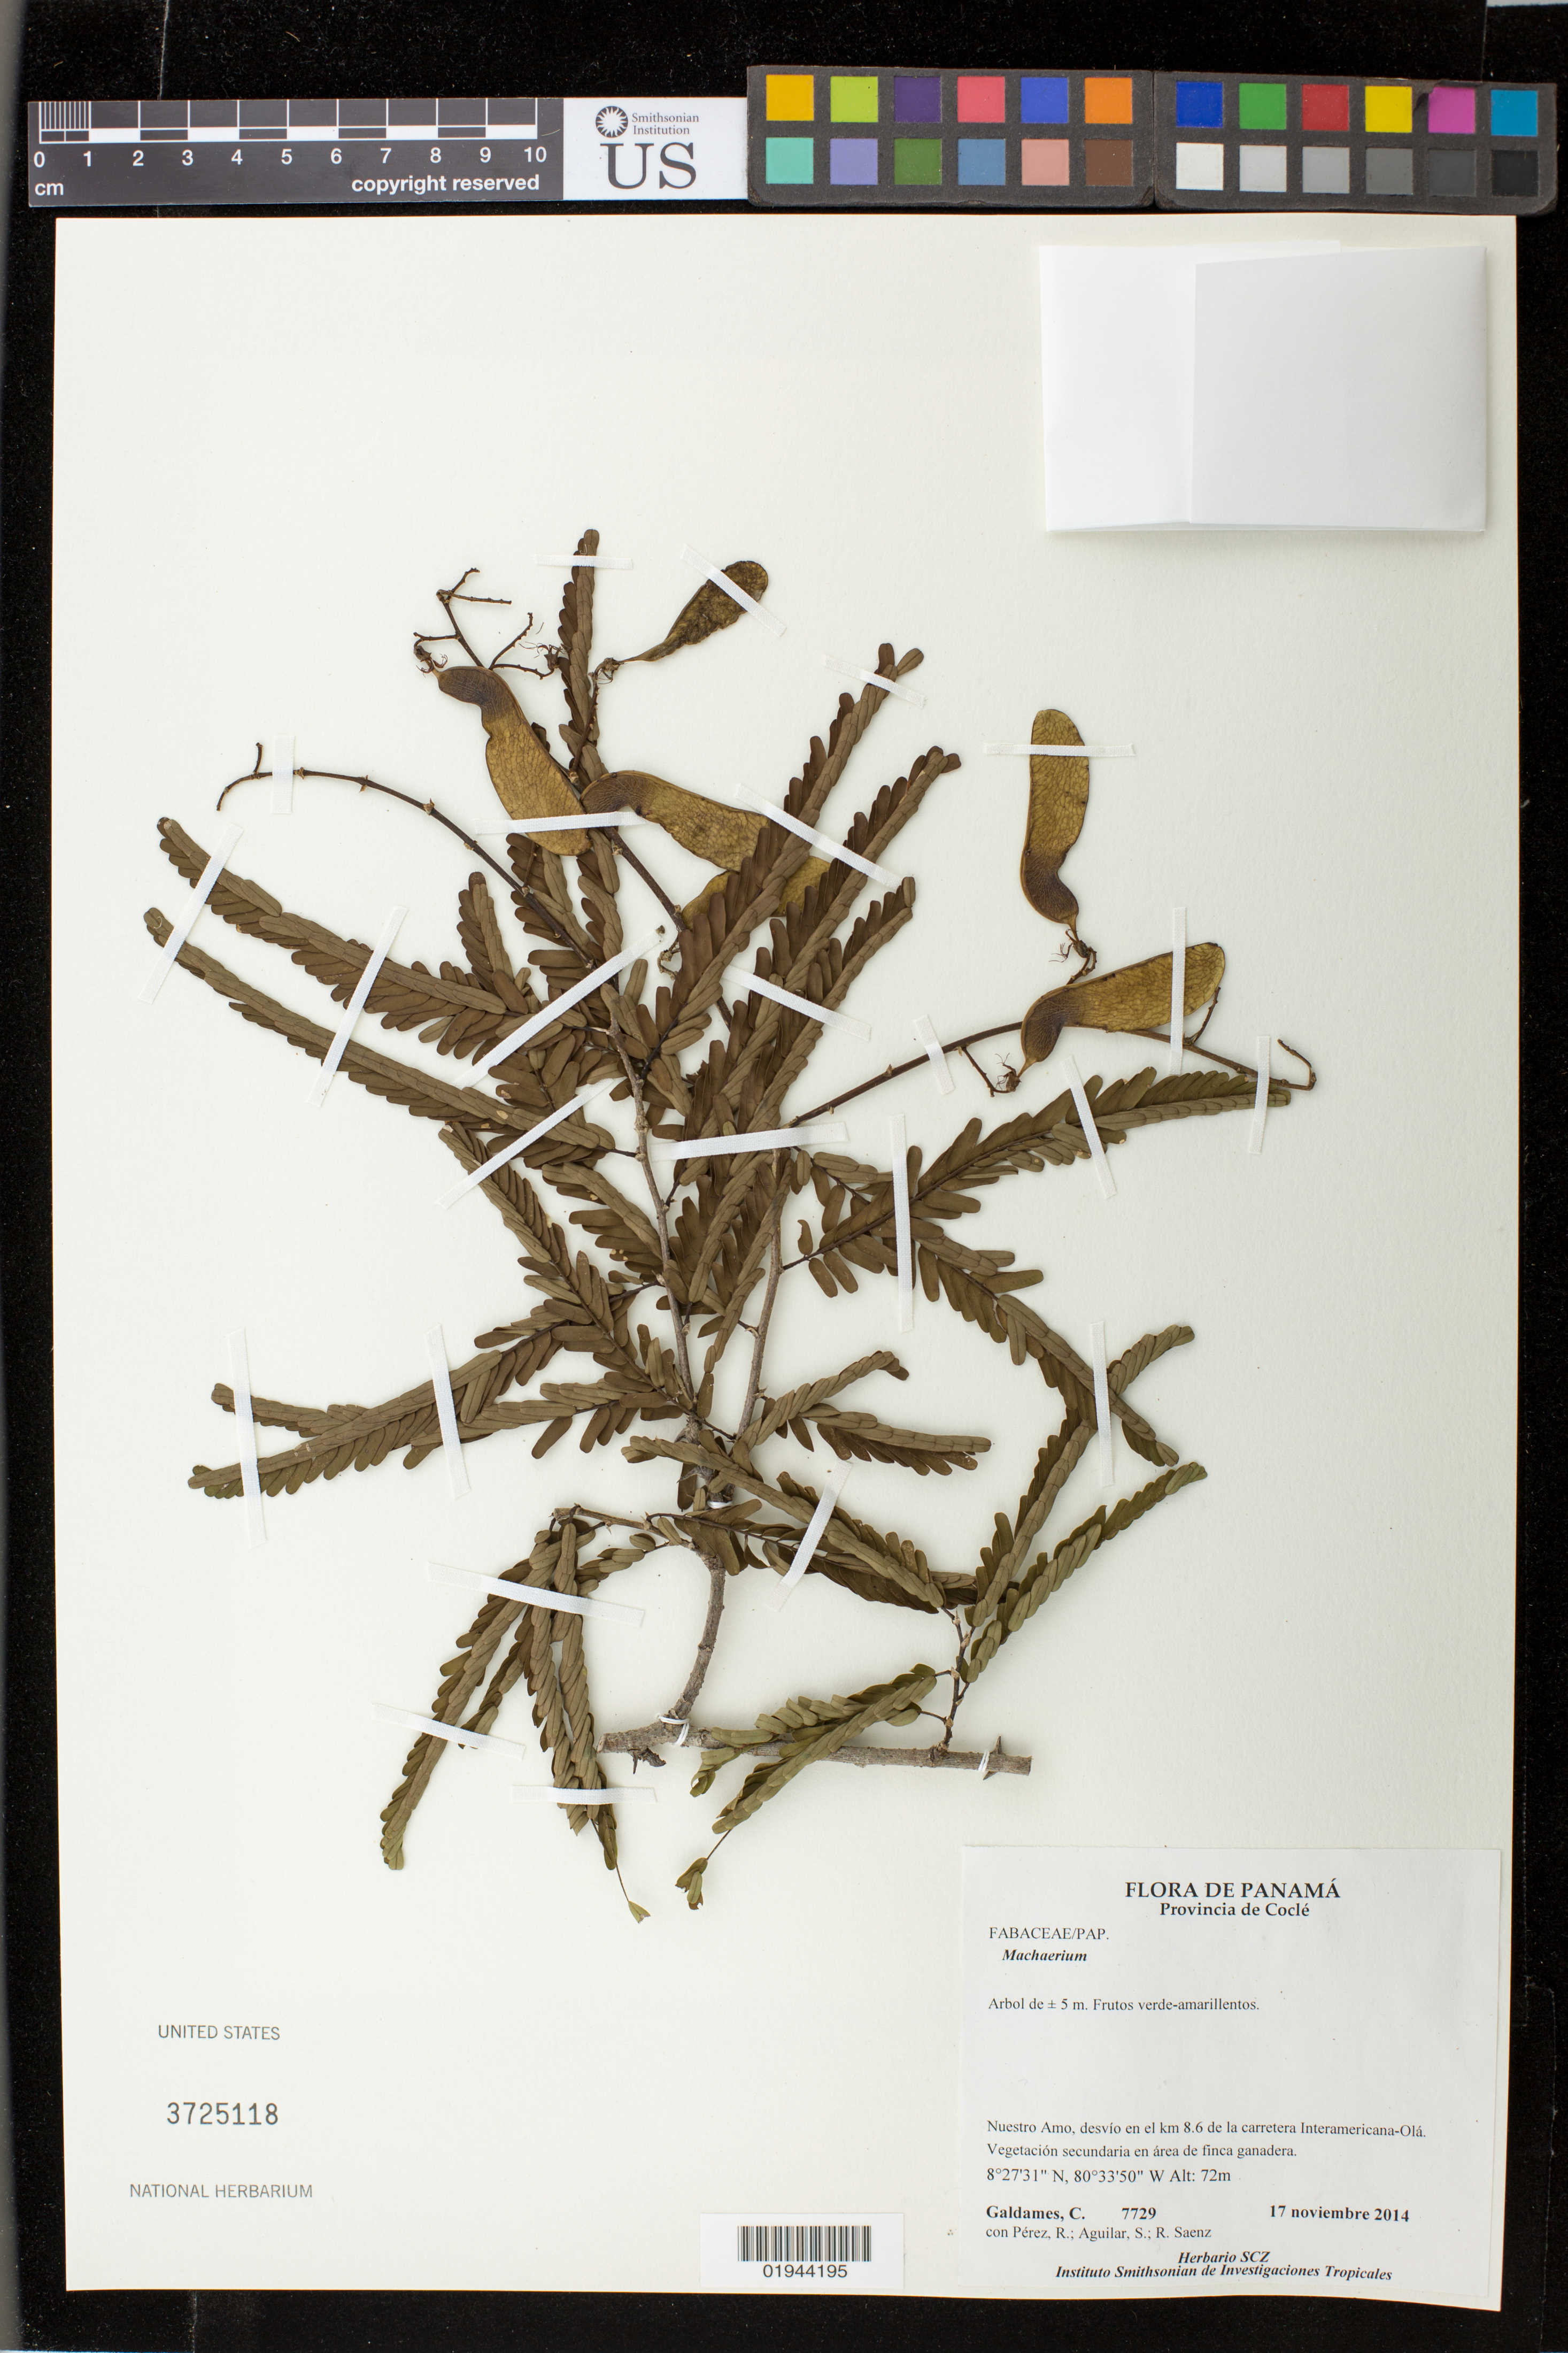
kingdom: Plantae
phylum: Tracheophyta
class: Magnoliopsida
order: Fabales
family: Fabaceae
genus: Machaerium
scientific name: Machaerium sp.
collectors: C. Galdames, R. Perez, S. Aguilar & R. Saenz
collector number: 7729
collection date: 2014-11-17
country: Panama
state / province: Coclé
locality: Nuestre Amo, desvio en el km 8.6 de la carretera Interamericana-Ola. Vegatacion secundaria en area de finca ganadera.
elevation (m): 72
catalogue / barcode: US 3725118